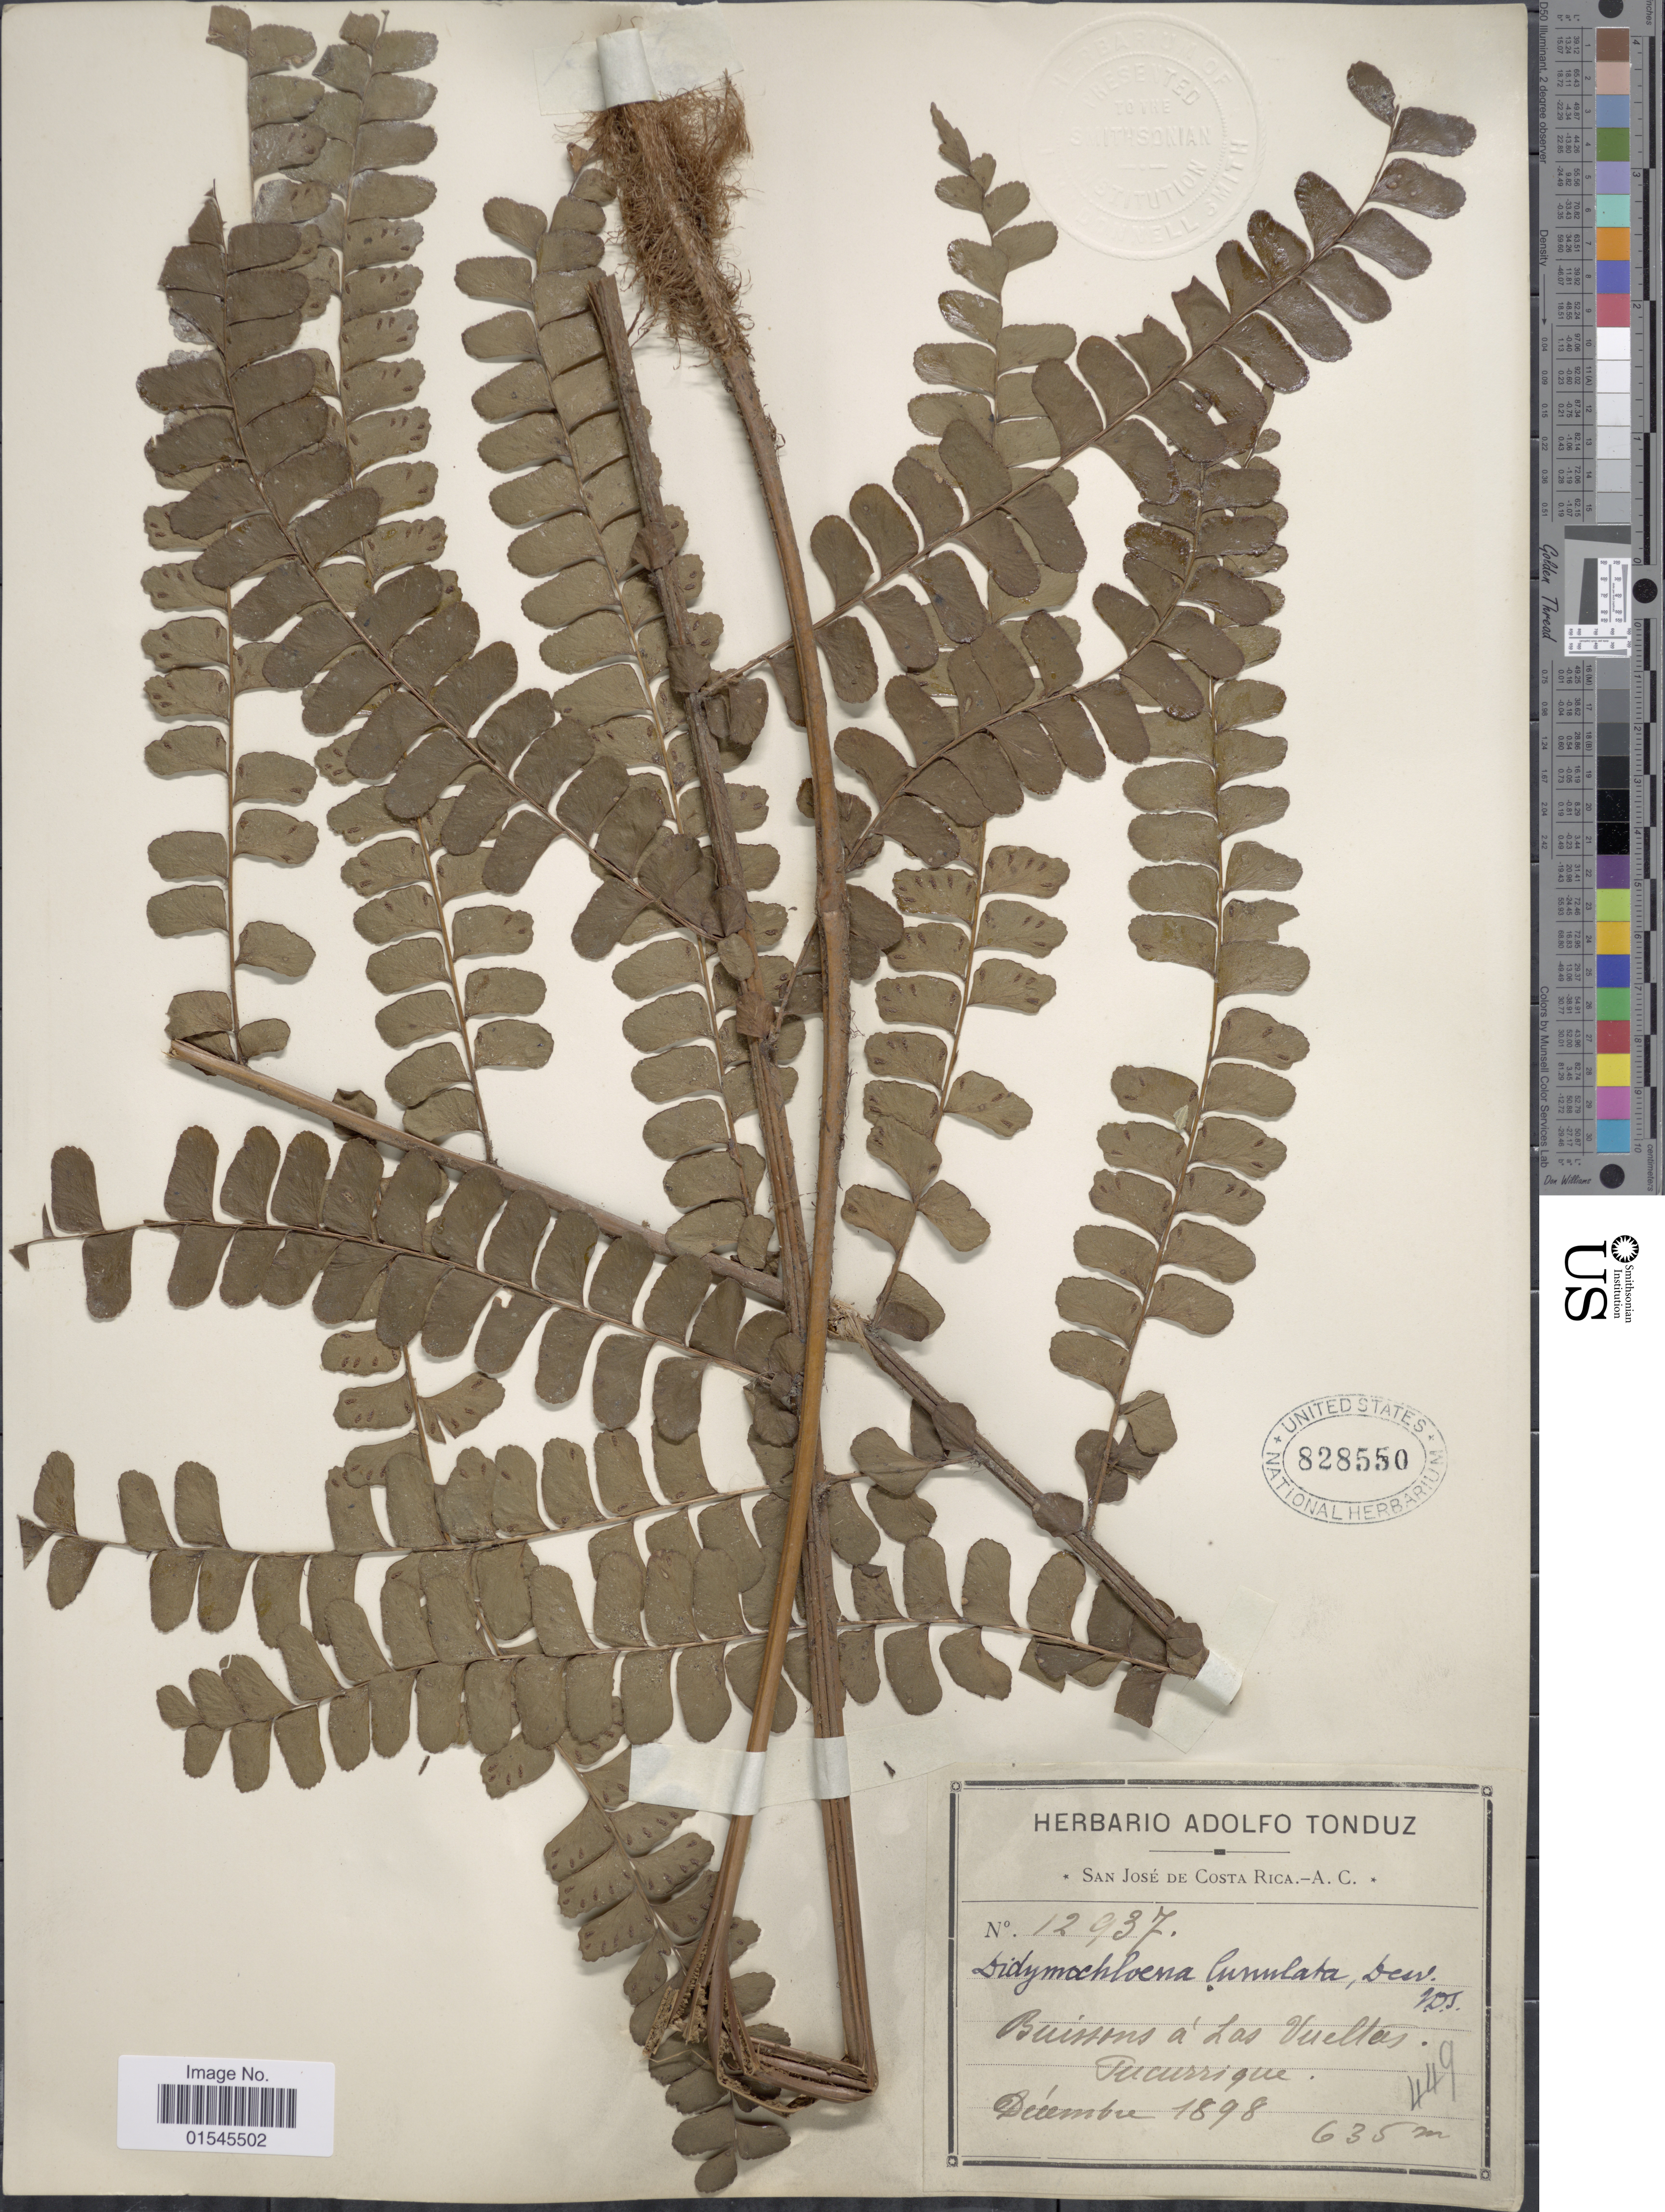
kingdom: Plantae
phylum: Tracheophyta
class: Polypodiopsida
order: Polypodiales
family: Didymochlaenaceae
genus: Didymochlaena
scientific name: Didymochlaena truncatula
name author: (Sw.) J. Sm.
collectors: ex Herb. Adolfo Tonduz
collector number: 12937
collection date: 1898-12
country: Costa Rica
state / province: San José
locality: Buissons a Las Vueltas, Tucurrique.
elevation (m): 635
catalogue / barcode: US 828550